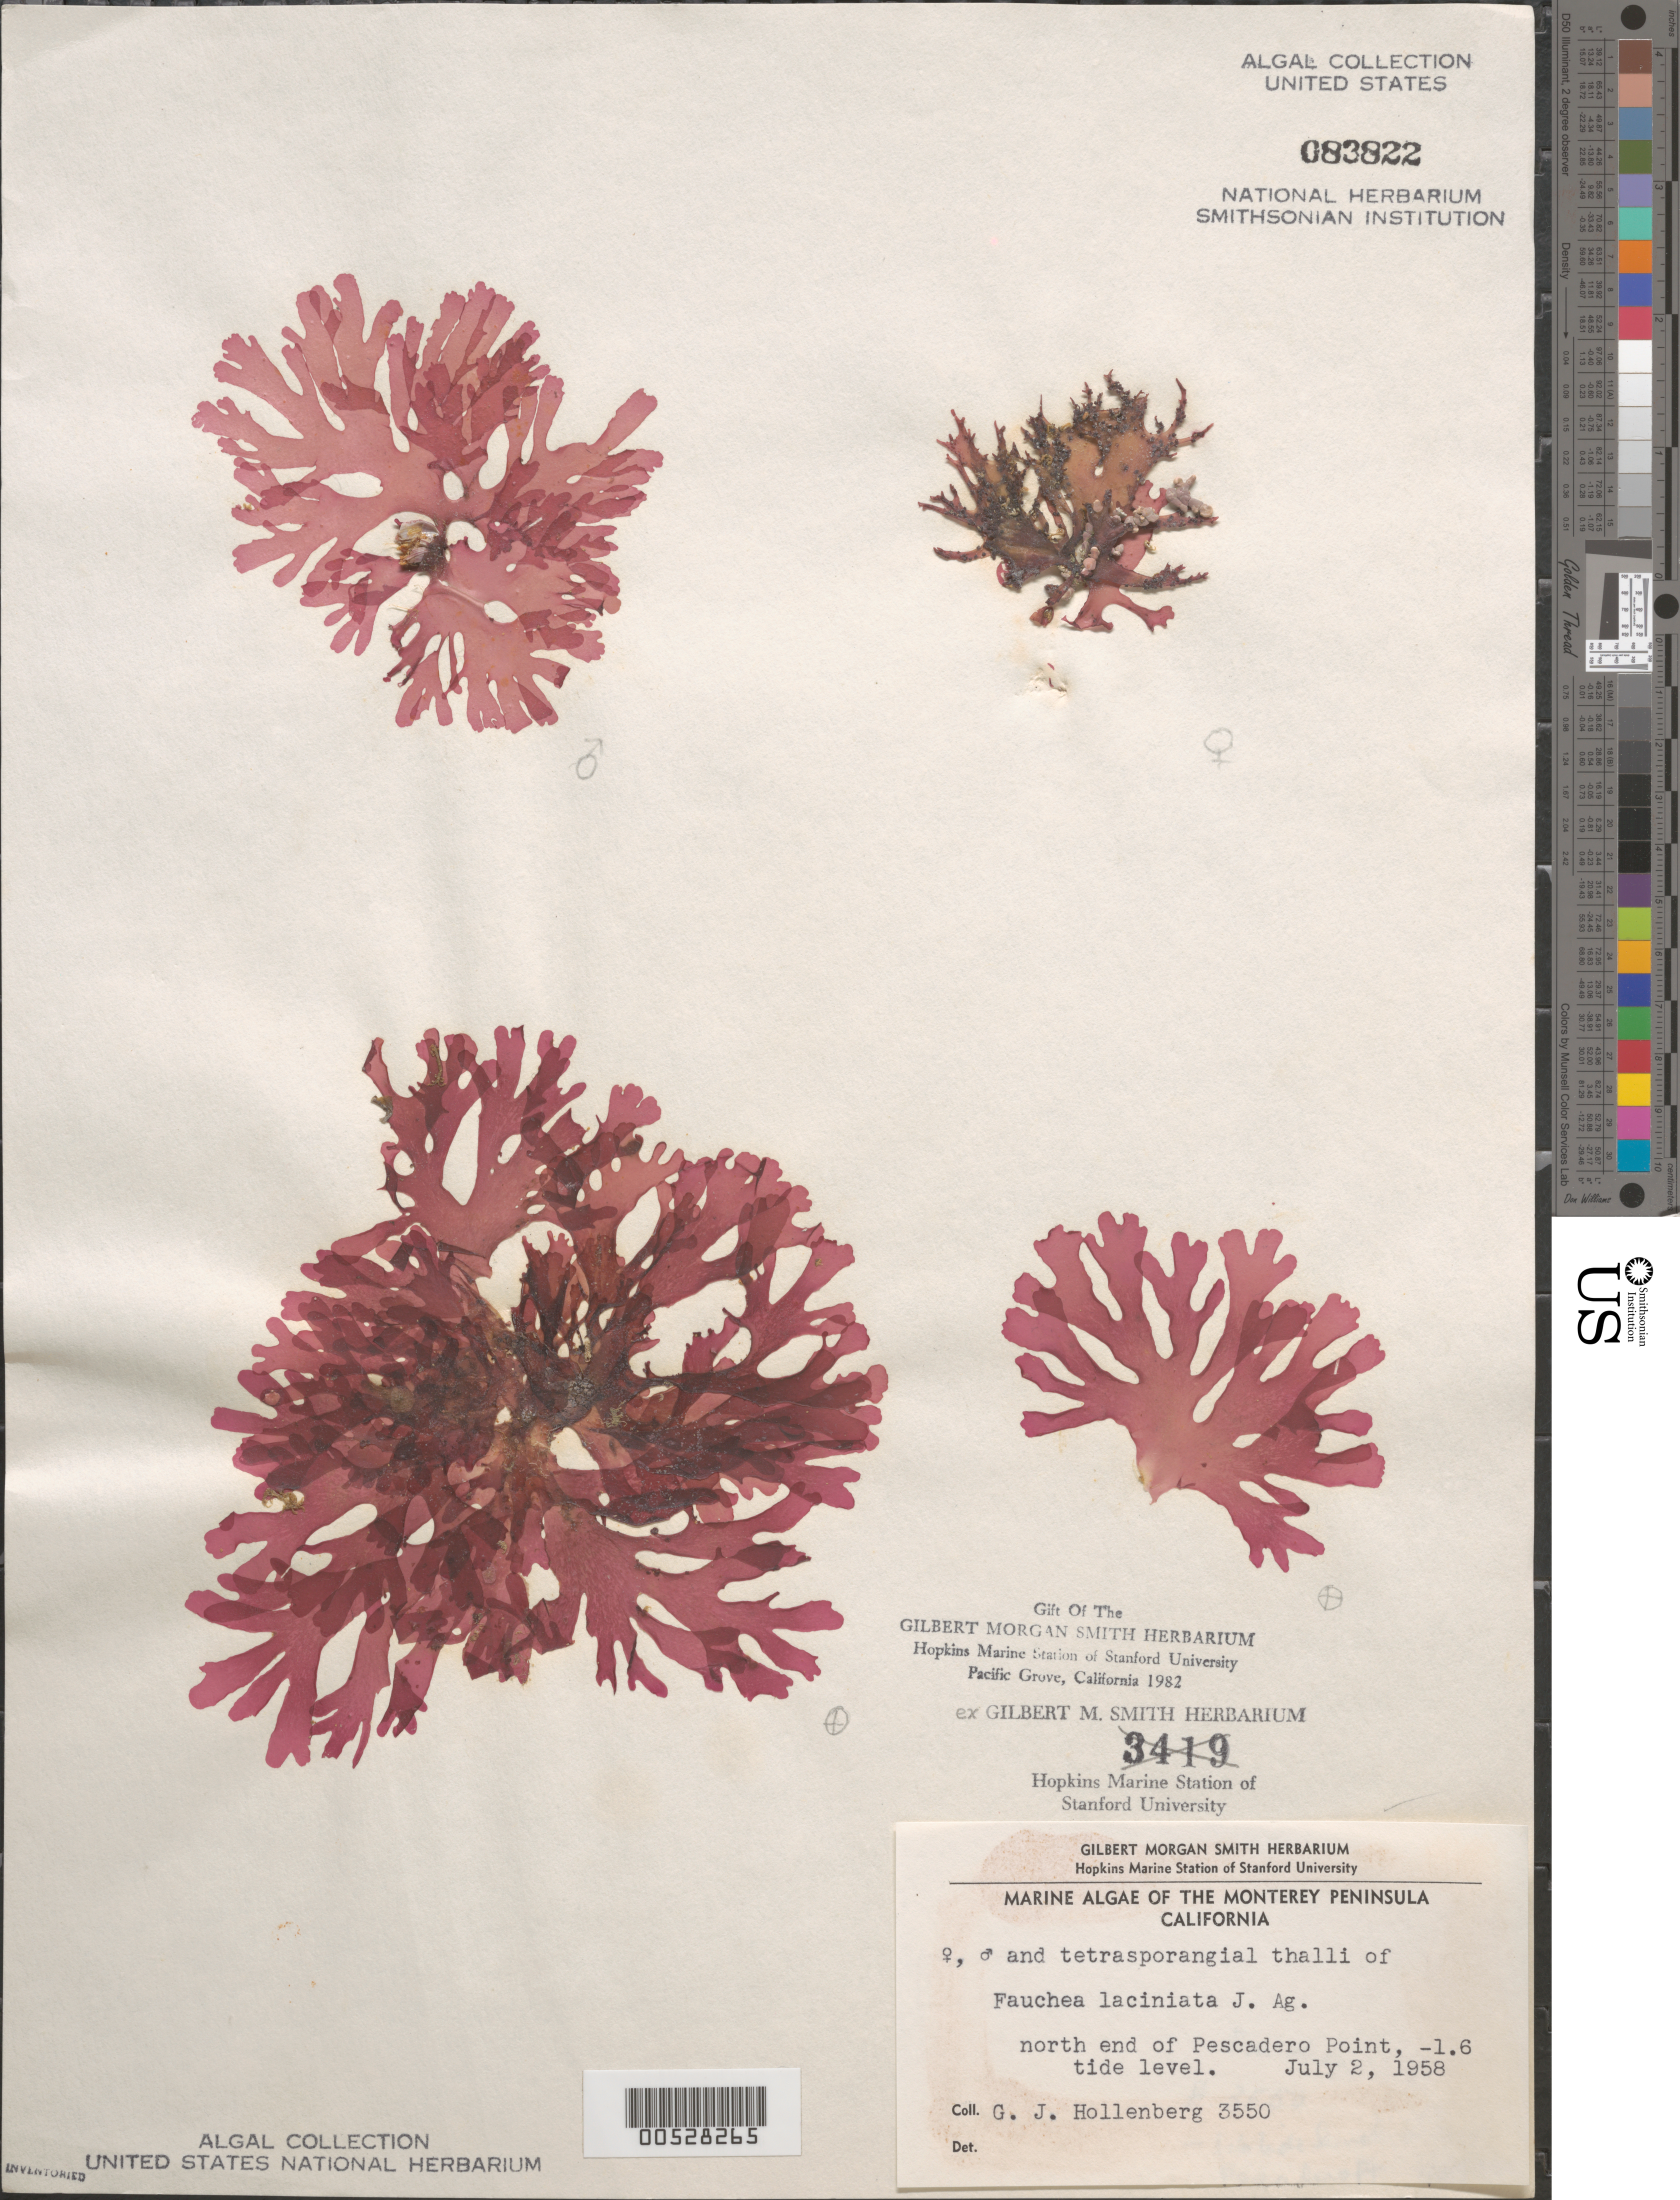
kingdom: Plantae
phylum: Rhodophyta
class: Florideophyceae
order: Rhodymeniales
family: Faucheaceae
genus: Gloiocladia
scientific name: Gloiocladia laciniata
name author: (J. Agardh) Rodríguez-Prieto & N. Sánchez in Rodríguez-Prieto et al.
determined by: Algae name updating Project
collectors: G. Hollenberg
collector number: GJH 3550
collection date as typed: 02 Jul 1958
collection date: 1958-07-02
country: United States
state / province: California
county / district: Monterey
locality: Pescadero Point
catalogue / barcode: US 83822